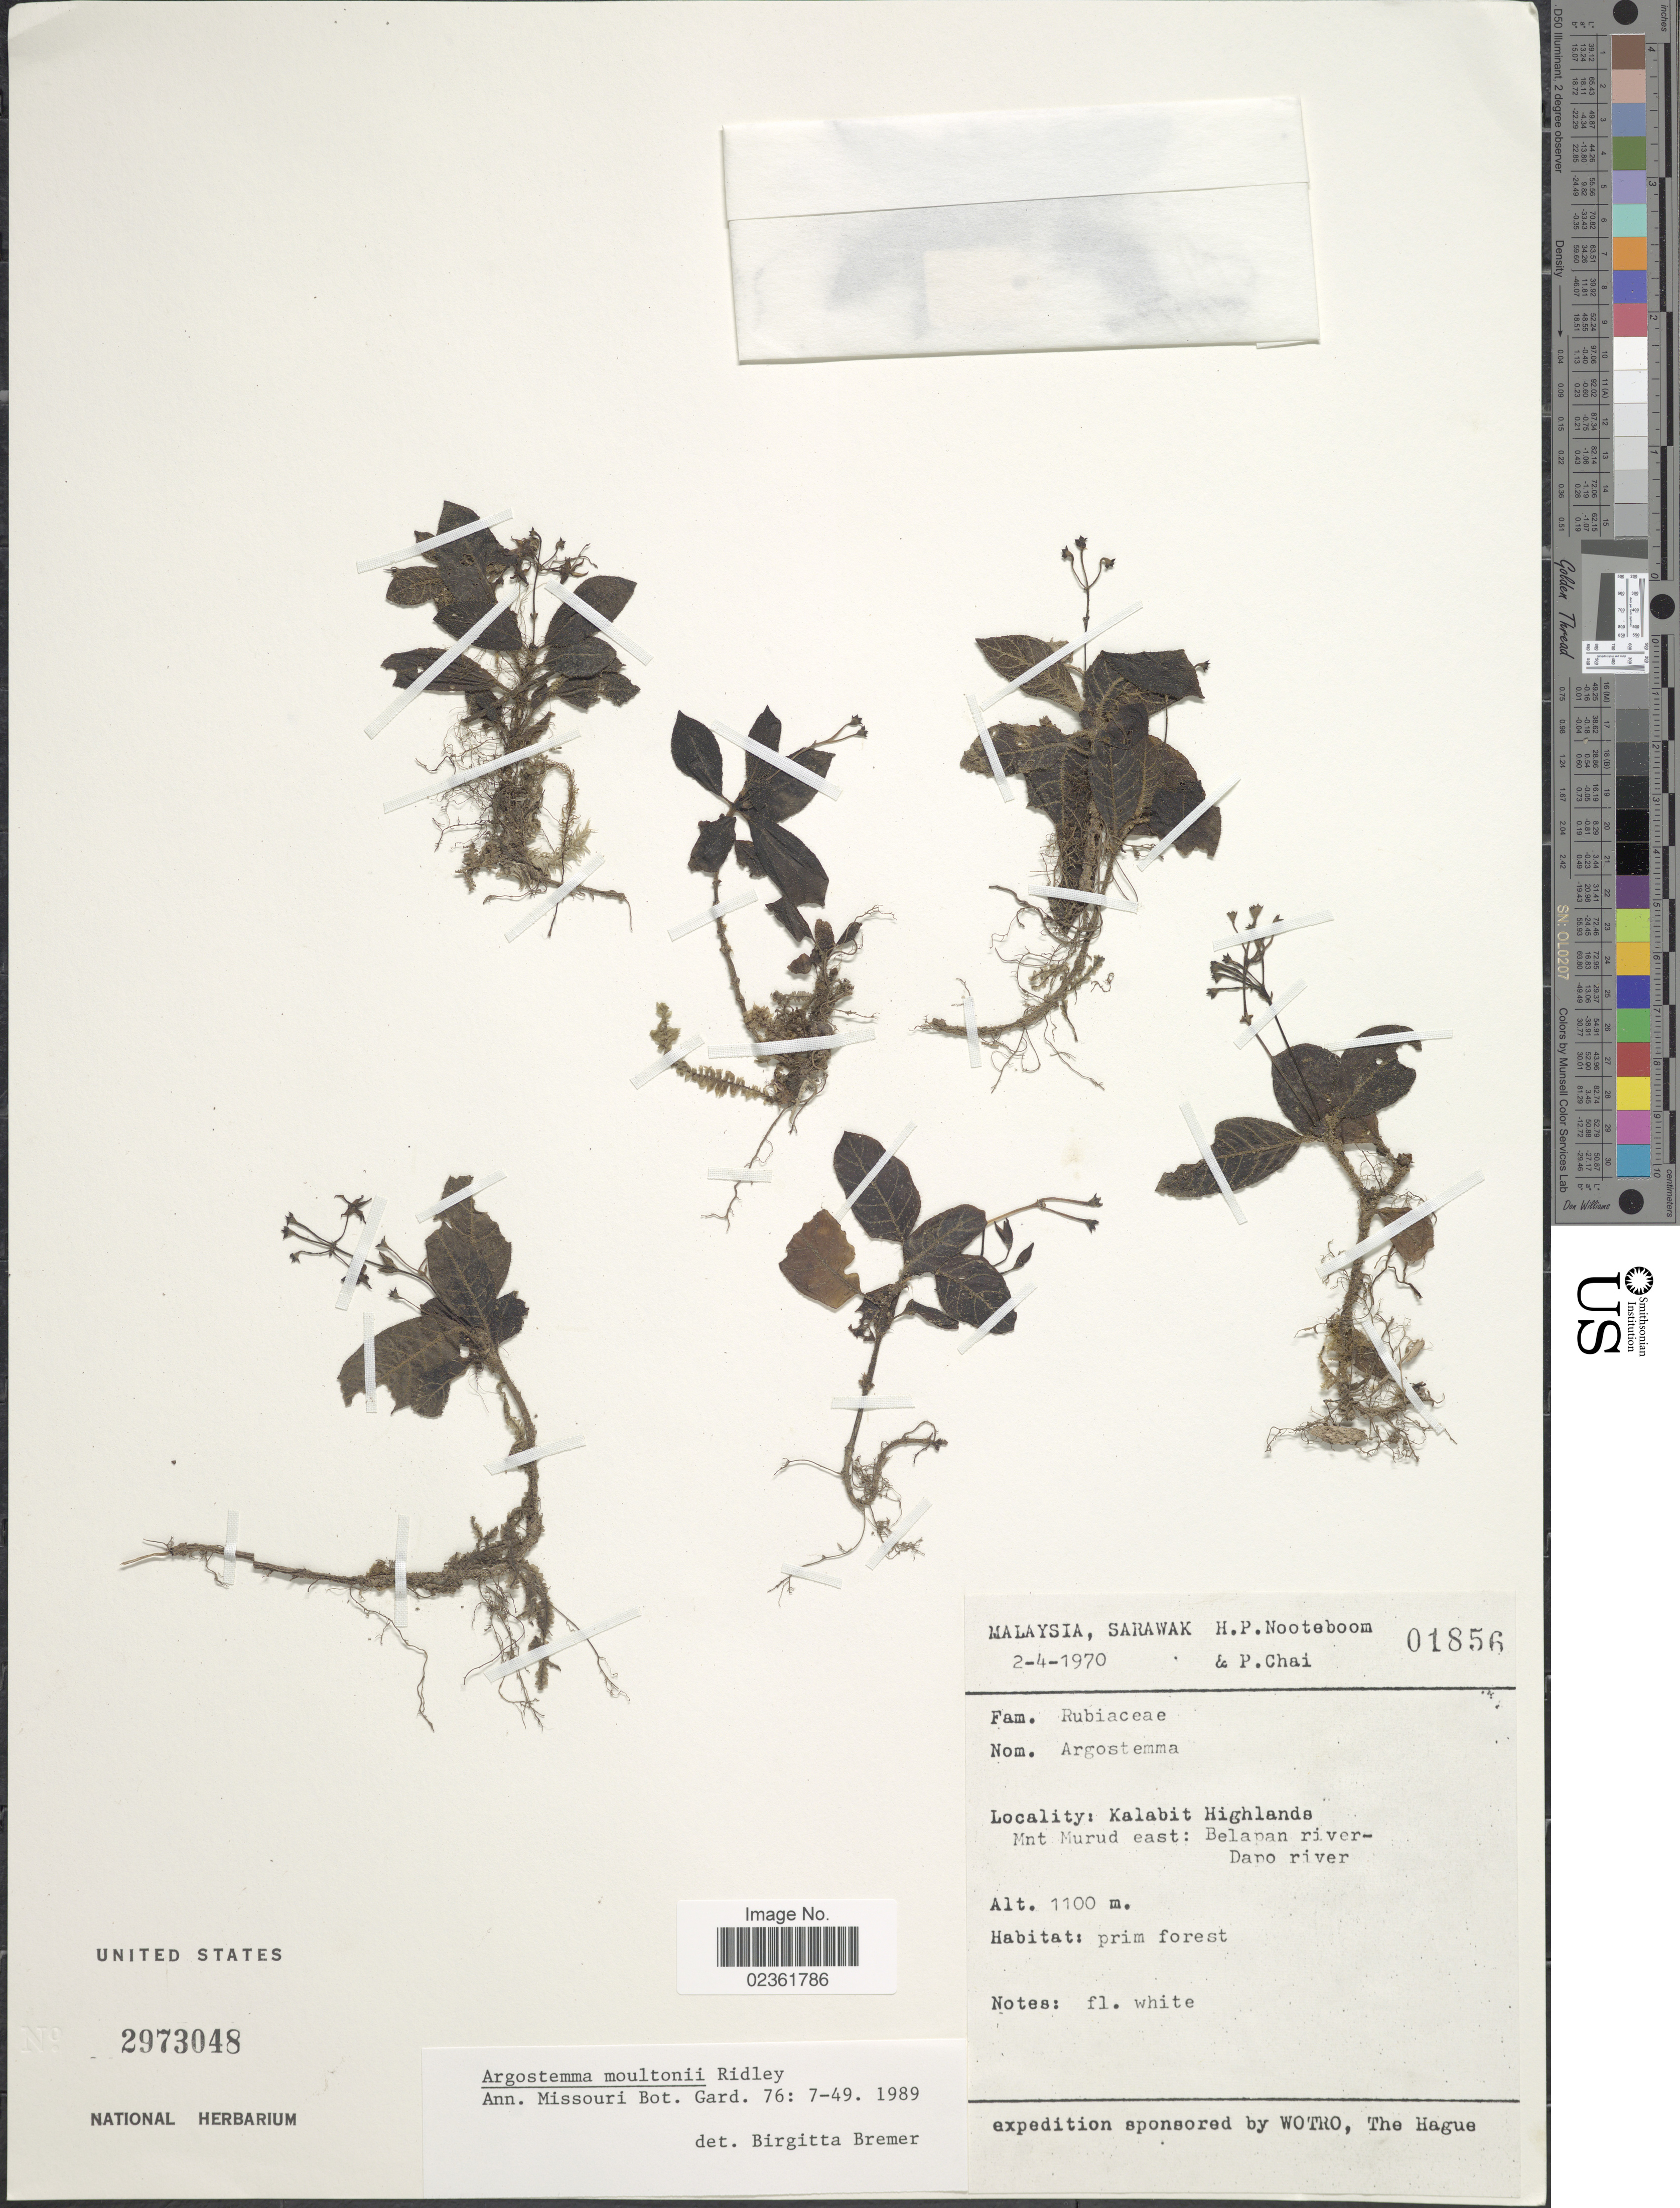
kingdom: Plantae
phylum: Tracheophyta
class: Magnoliopsida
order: Gentianales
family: Rubiaceae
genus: Argostemma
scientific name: Argostemma moultonii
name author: Ridl.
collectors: H. P. Nooteboom & P. Chai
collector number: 01856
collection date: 1970-04-02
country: Malaysia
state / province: Sarawak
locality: Kalabit Highlands, Mnt Murud east: Belapan river-Dapo river.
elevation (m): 1100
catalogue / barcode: US 2973048